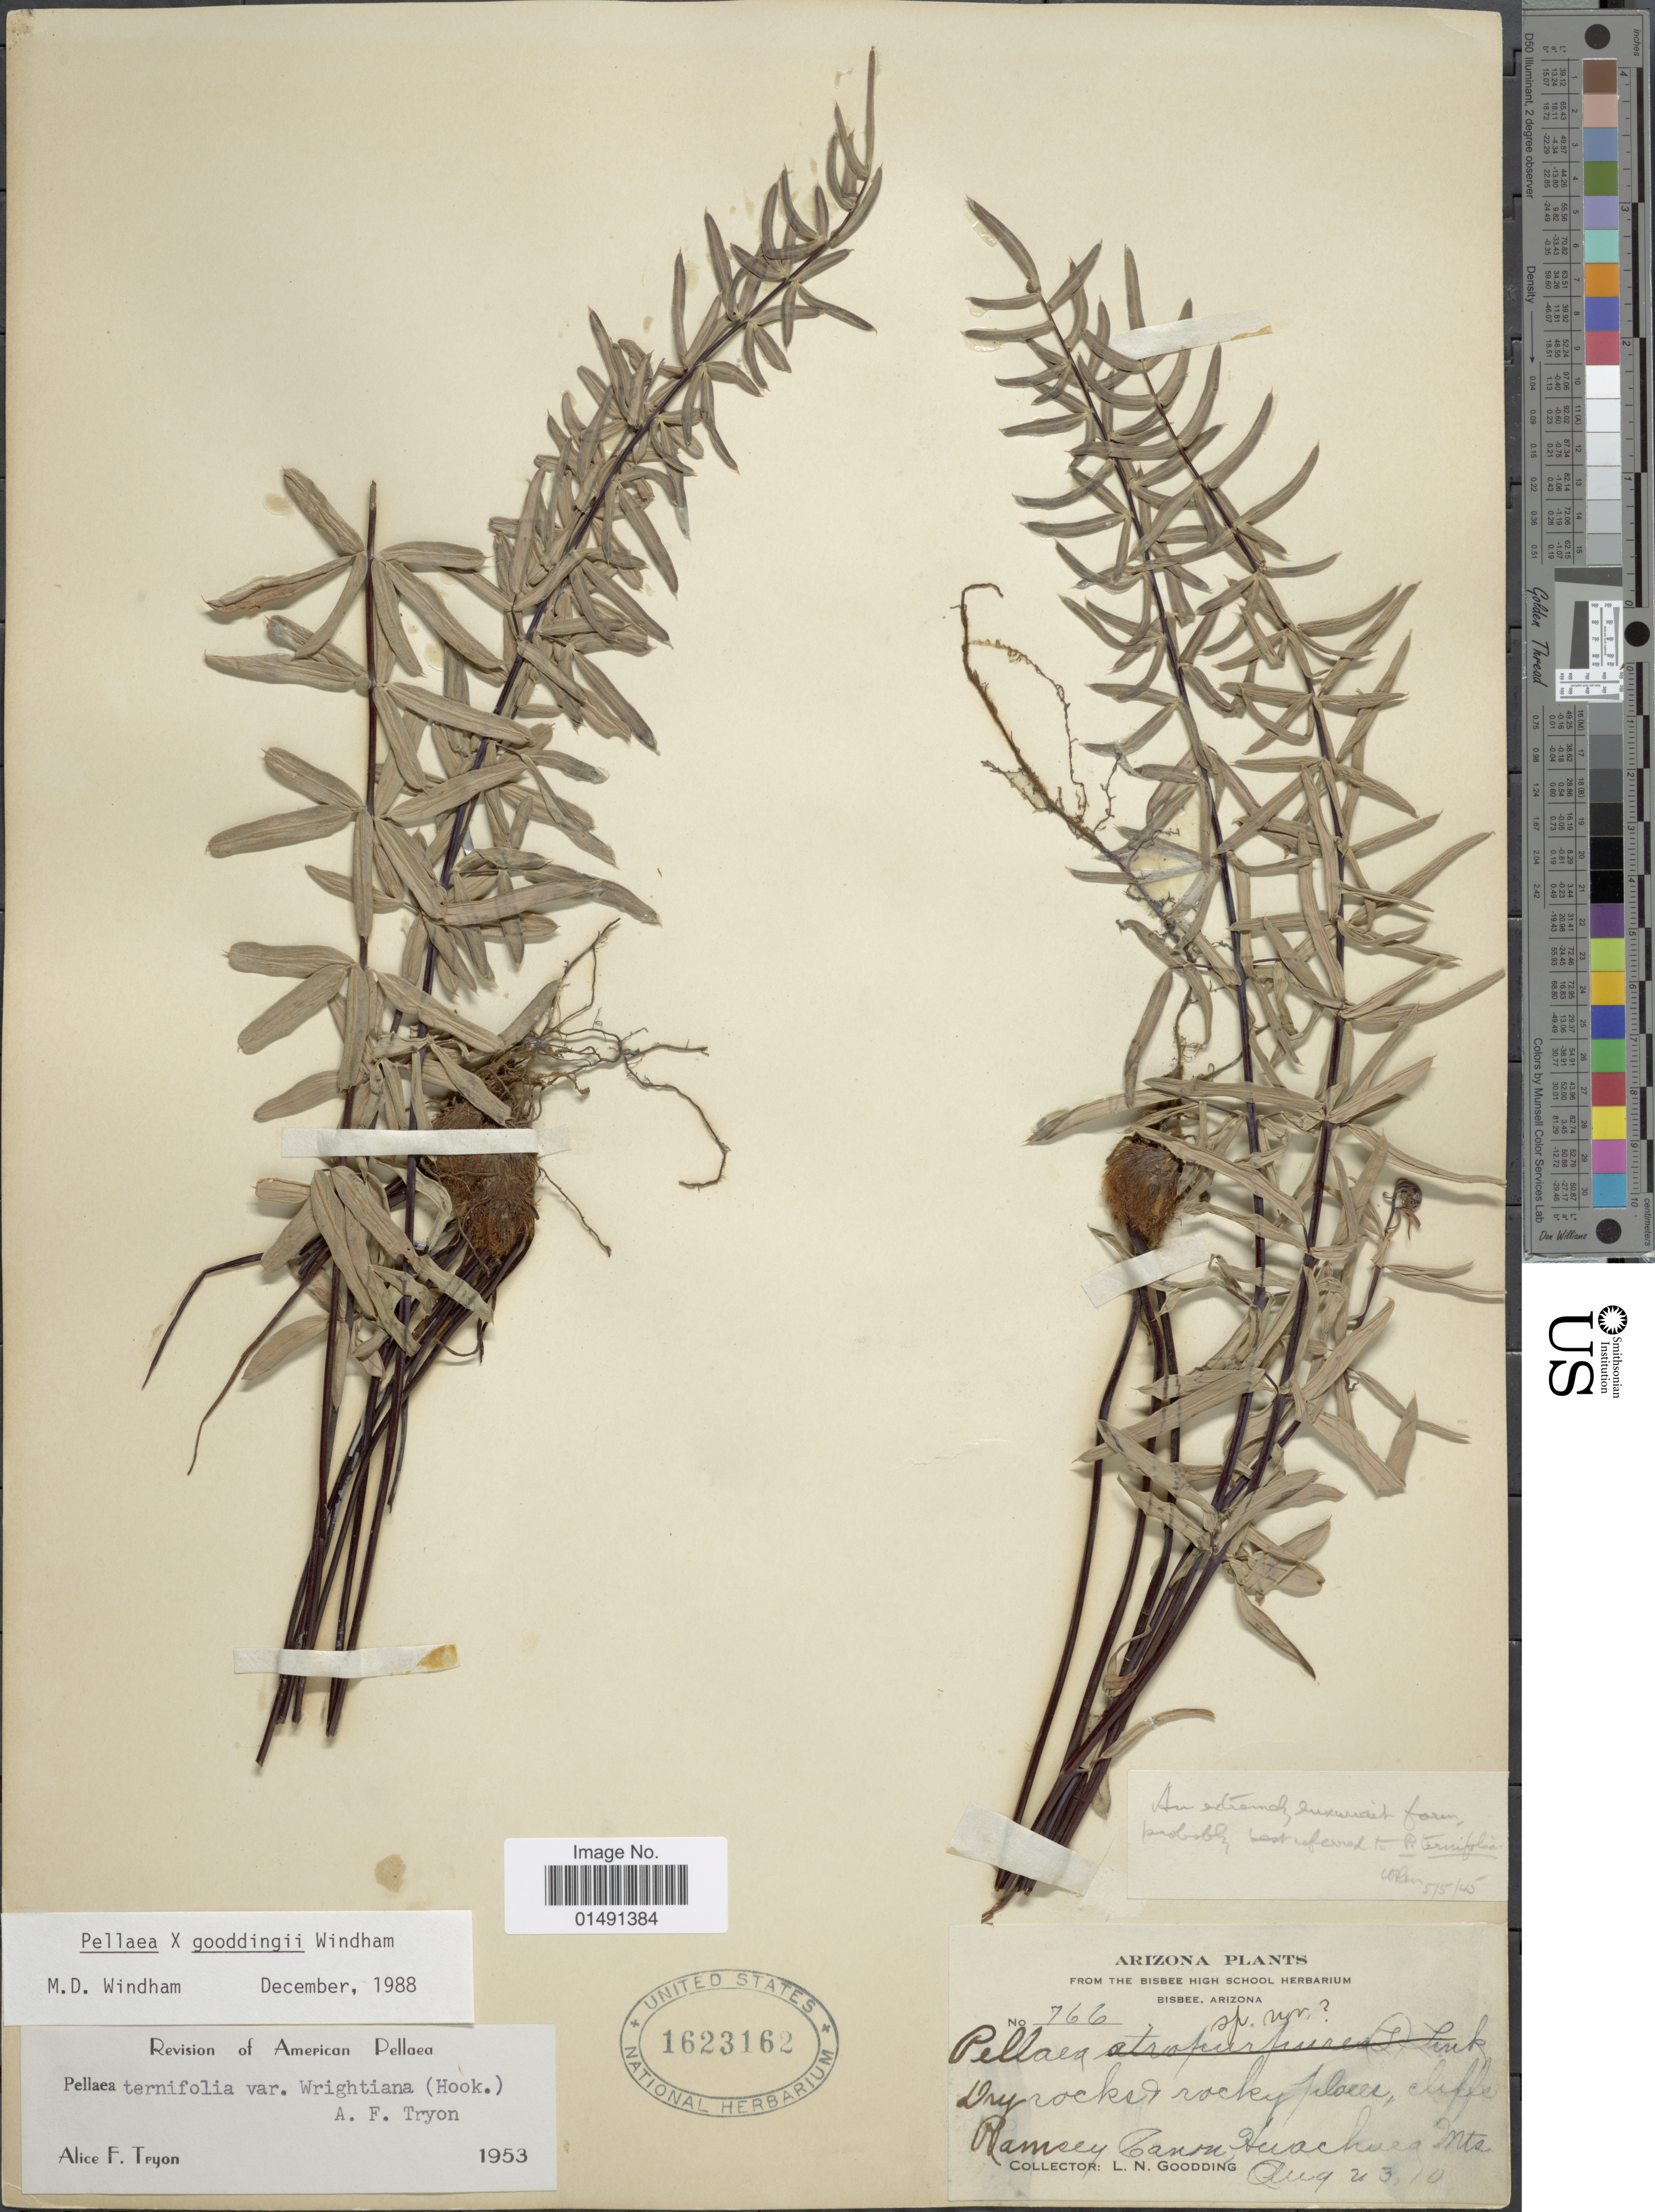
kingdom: Plantae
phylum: Tracheophyta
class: Polypodiopsida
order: Polypodiales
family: Pteridaceae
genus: Pellaea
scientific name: Pellaea x goodingi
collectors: L. N. Goodding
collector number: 766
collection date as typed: Transcribed d/m/y: 23/8/10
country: United States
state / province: Arizona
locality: Cliffs Ramsey Canon, Huachuea Mts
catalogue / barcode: US 1623162